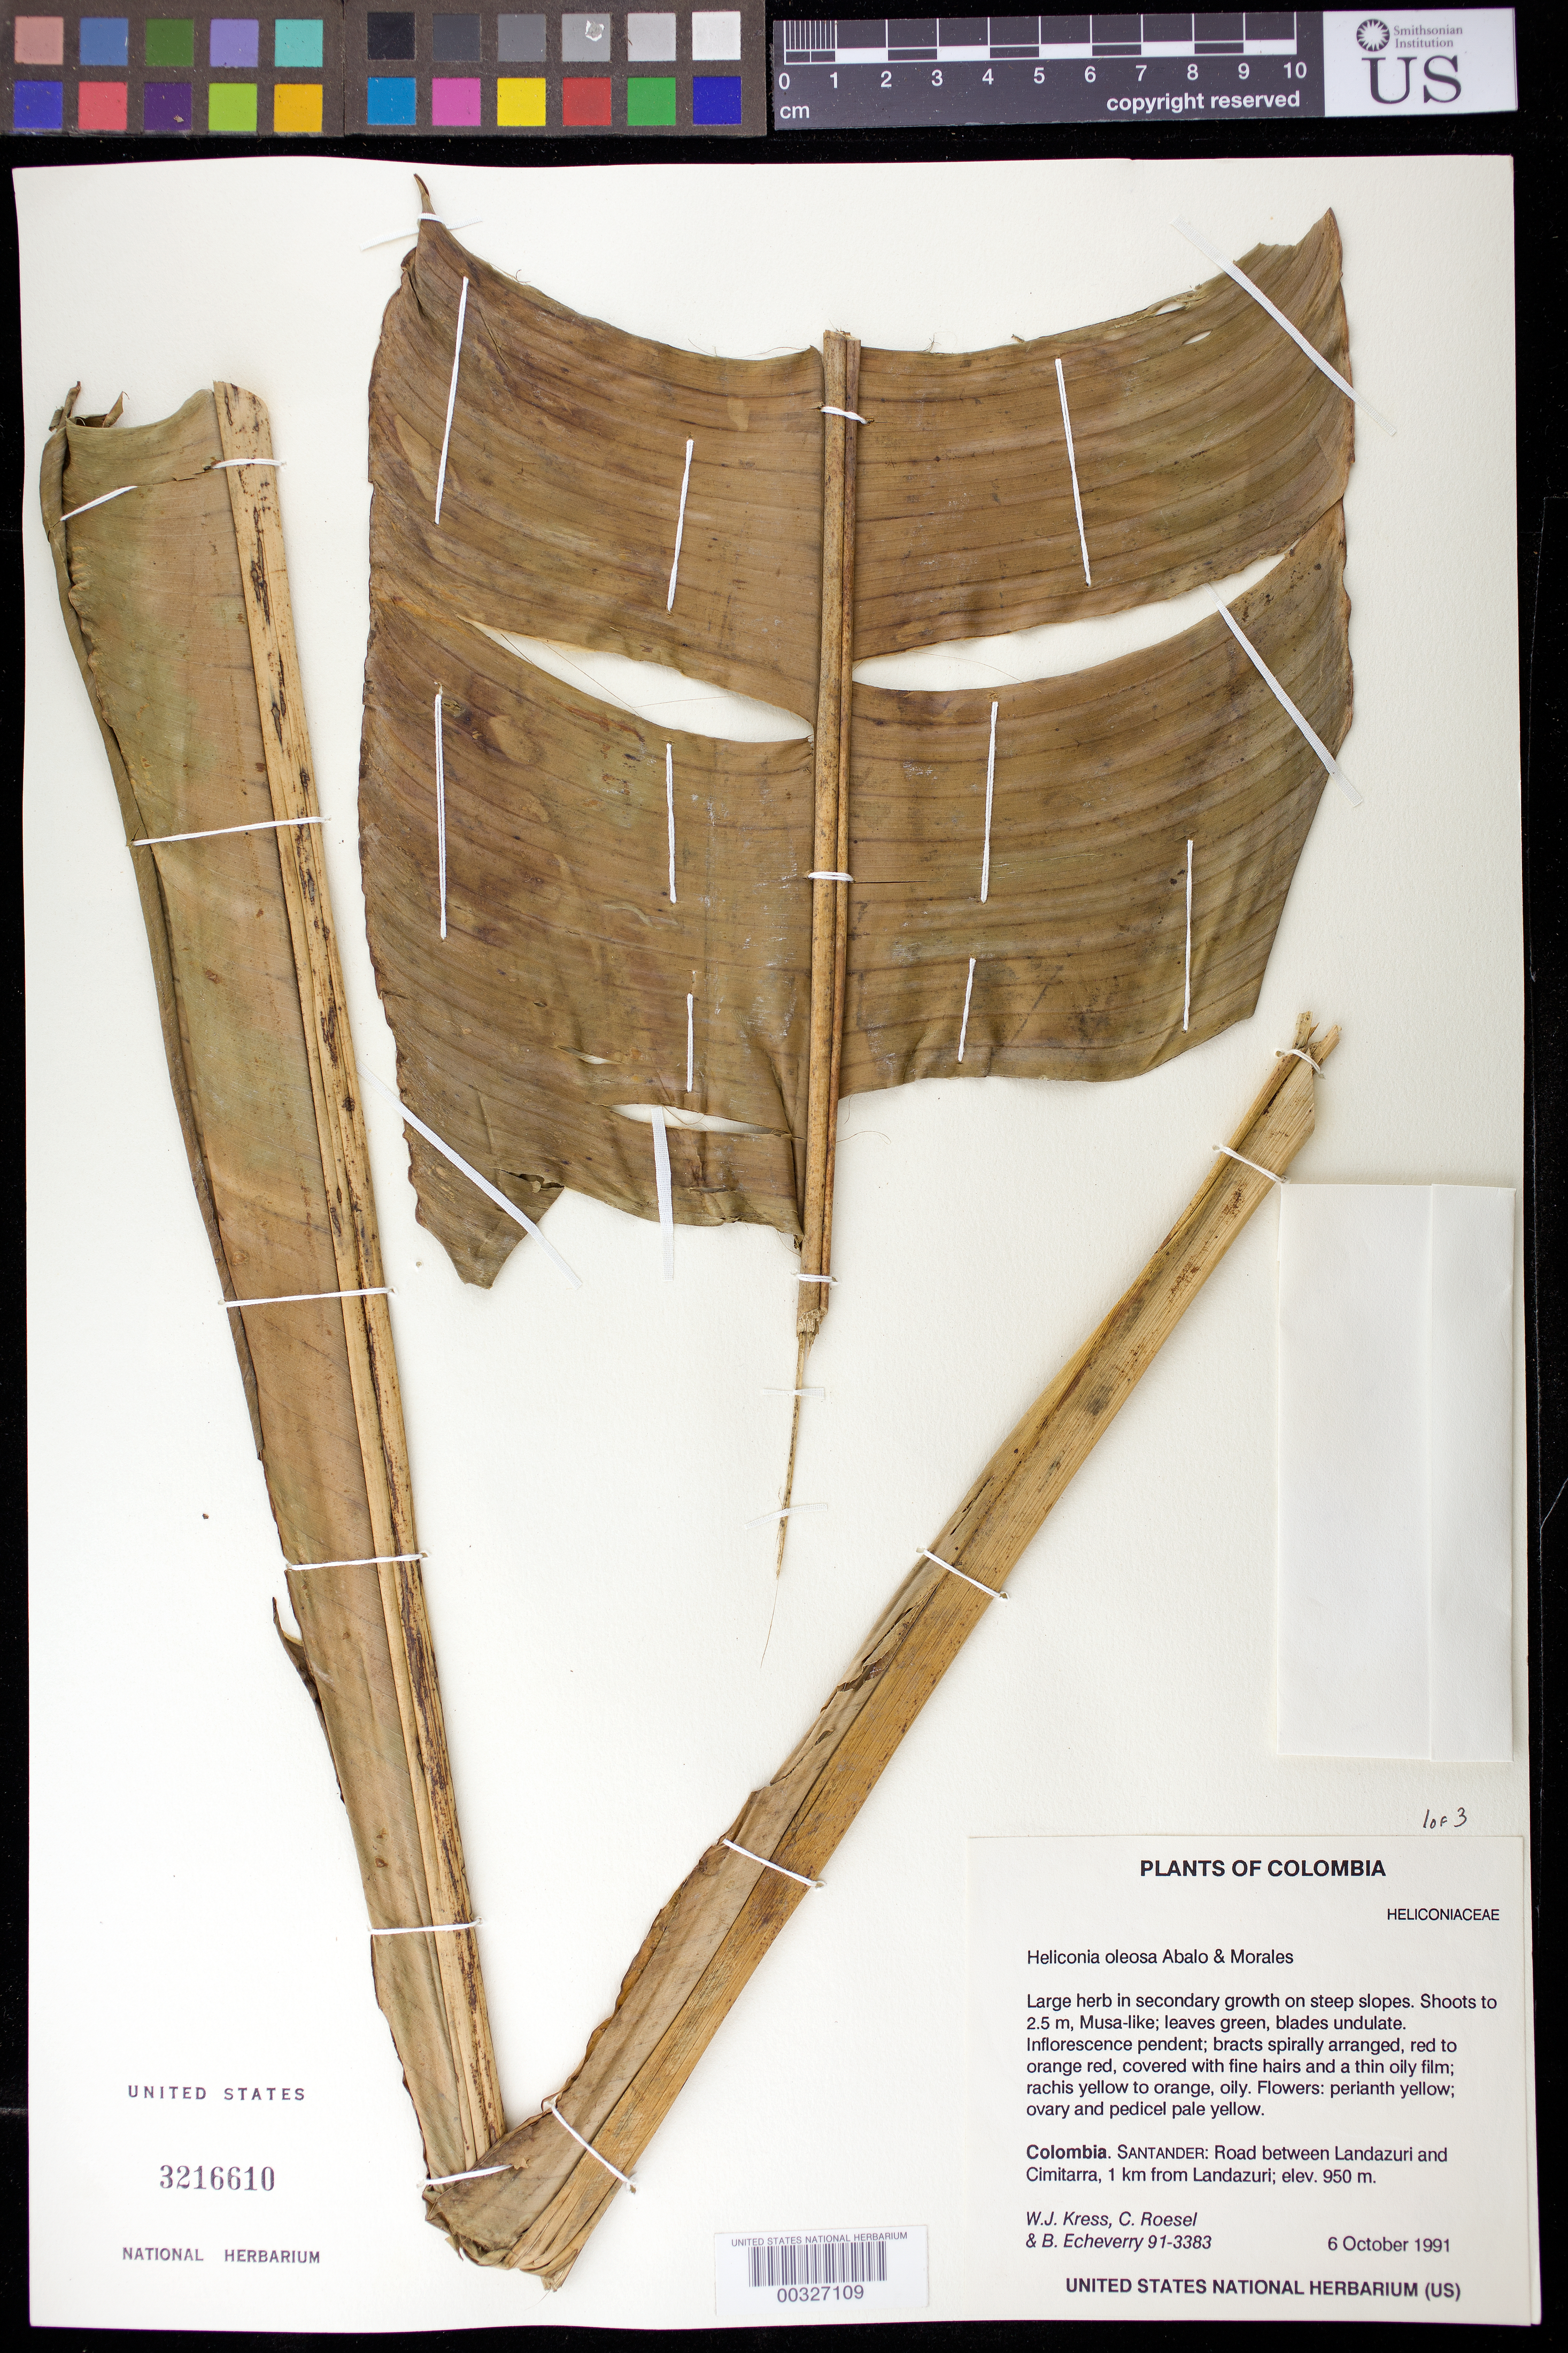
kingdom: Plantae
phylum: Tracheophyta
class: Liliopsida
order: Zingiberales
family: Heliconiaceae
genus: Heliconia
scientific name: Heliconia oleosa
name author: Abalo & G. Morales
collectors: W. J. Kress, C. S. Roesel & B. Echeverry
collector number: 91-3383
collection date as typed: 06 Oct 1991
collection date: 1991-10-06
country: Colombia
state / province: Santander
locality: Road between Landazuri and Cimitarra, 1 km from Landazuri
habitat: In secondary growth on steep slopes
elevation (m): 950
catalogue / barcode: US 3216610